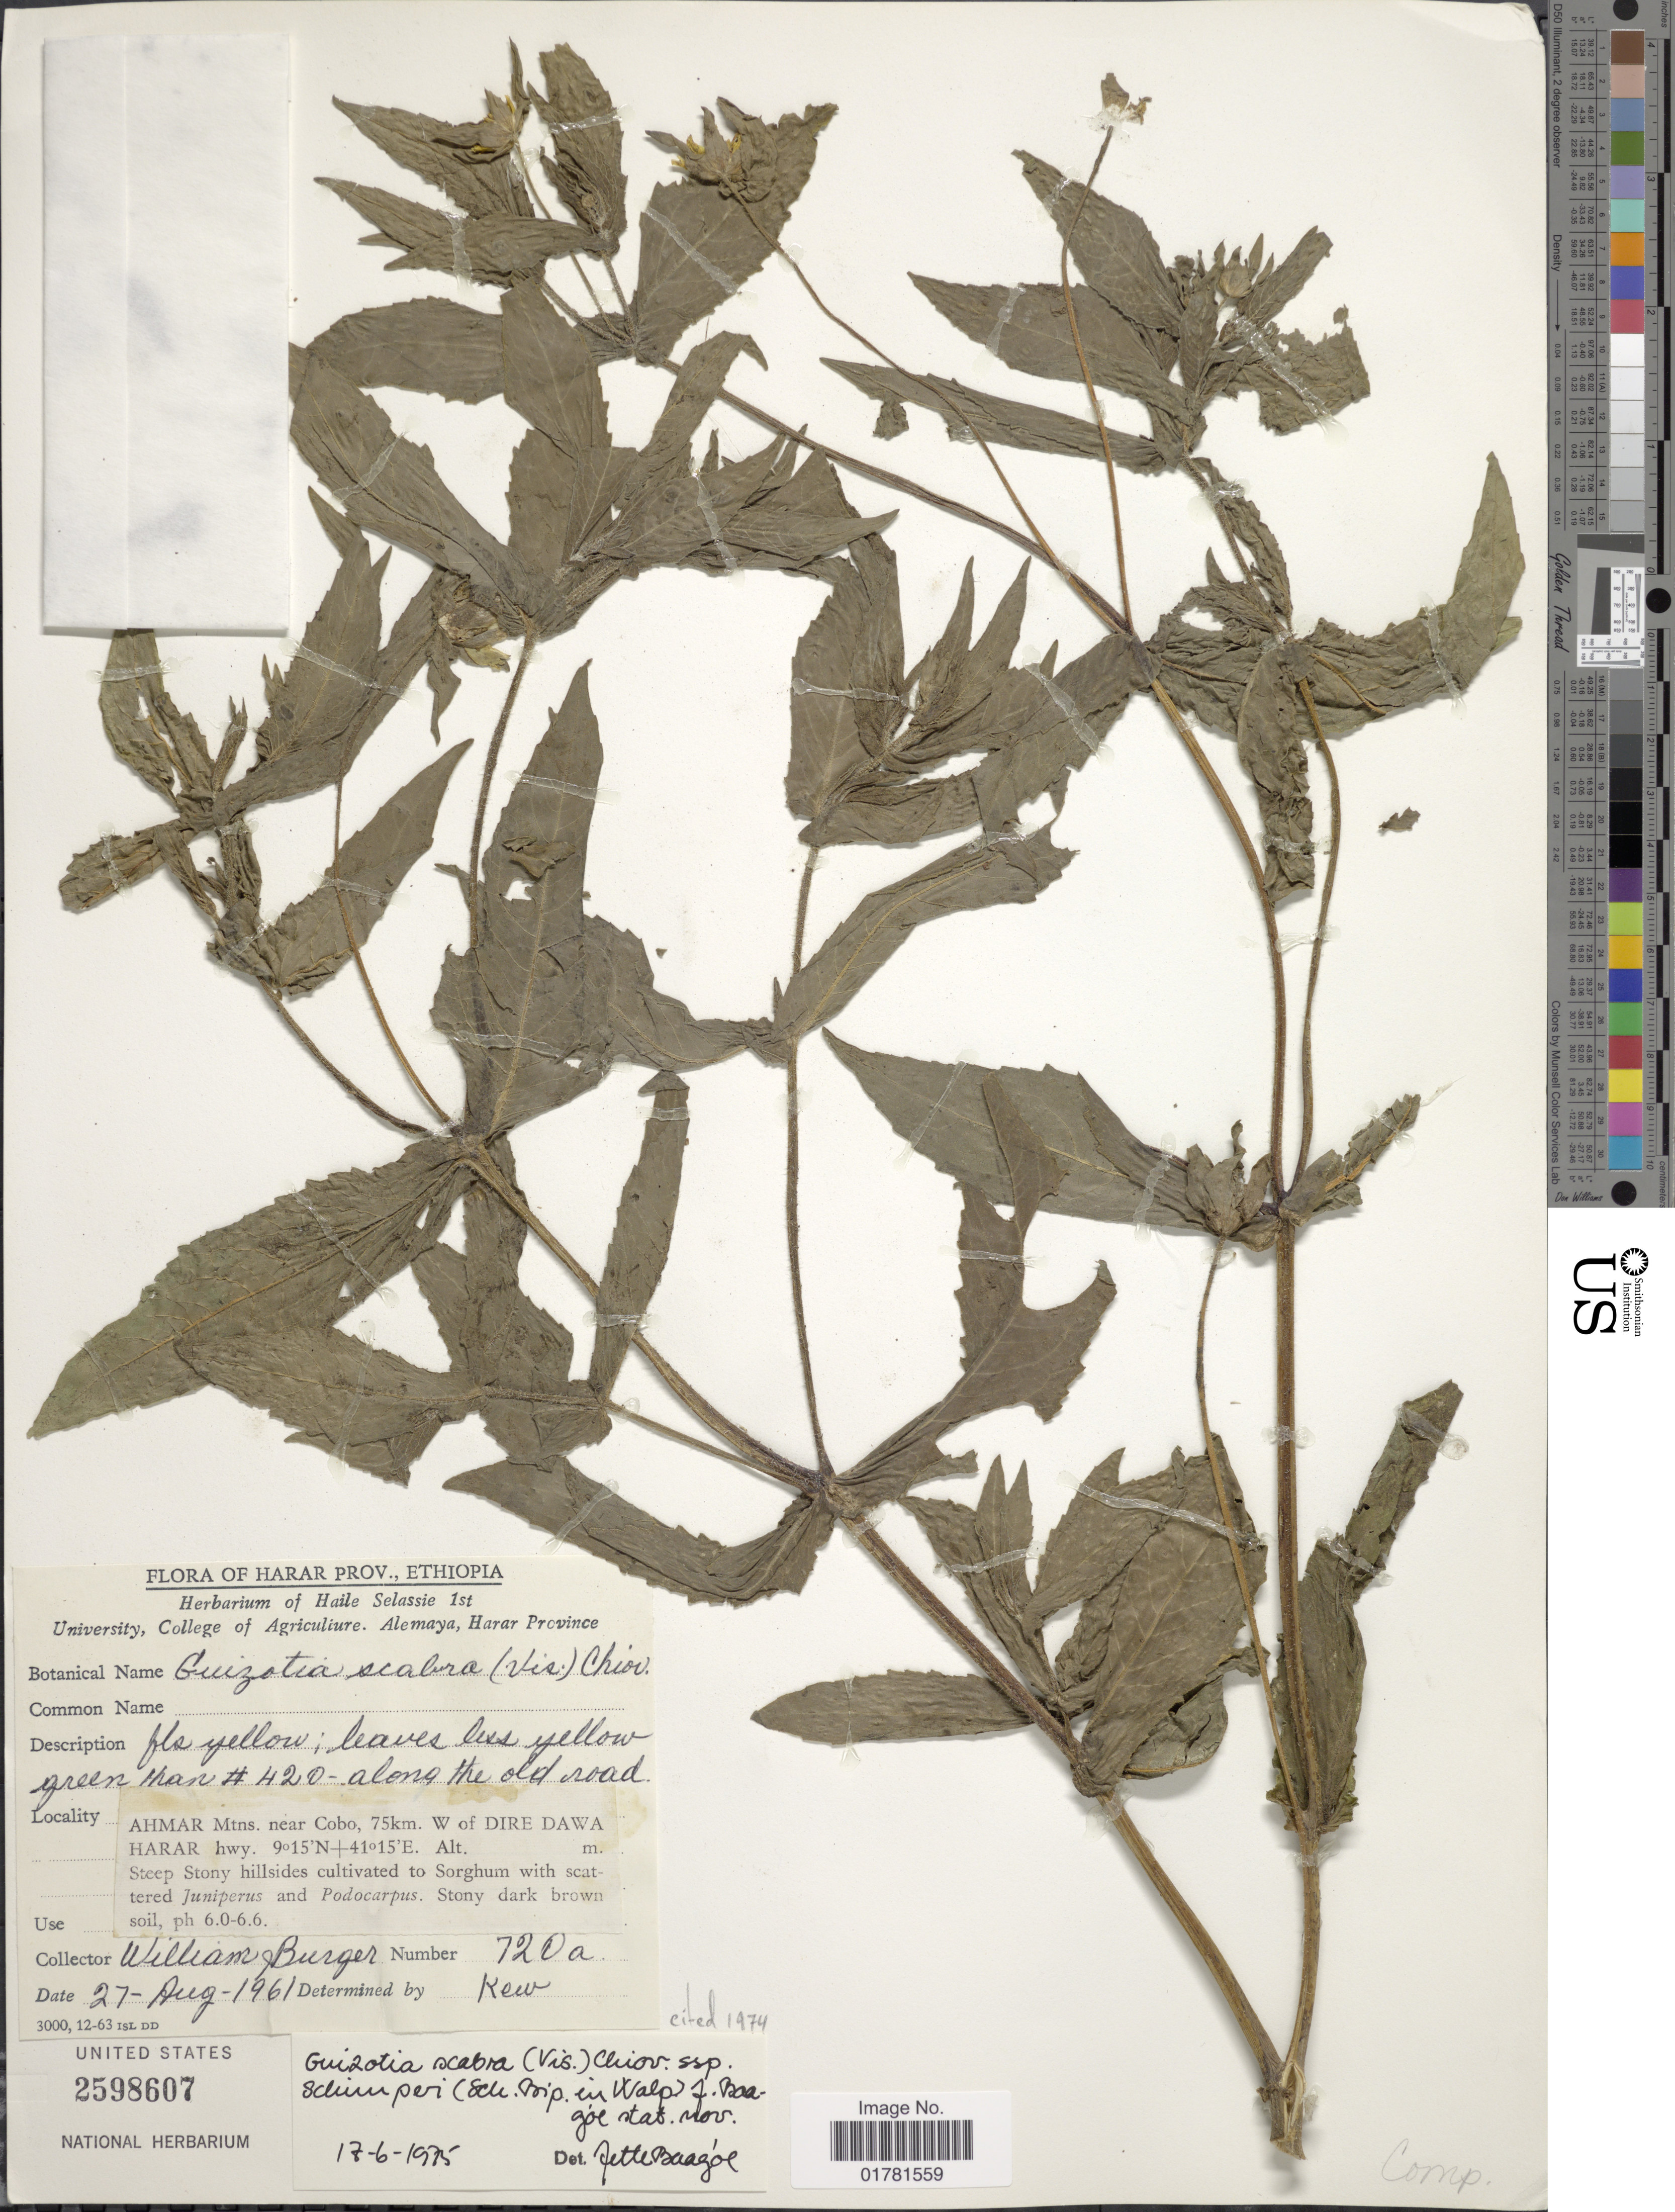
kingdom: Plantae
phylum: Tracheophyta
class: Magnoliopsida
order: Asterales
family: Asteraceae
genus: Guizotia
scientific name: Guizotia scabra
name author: Chiov.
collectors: W. Burger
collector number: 720a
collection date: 1961-08-27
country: Ethiopia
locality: Harar, Ahmar Mtns near Cobo, 75km W Dire Dawa Harar hwy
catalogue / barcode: US 2598607